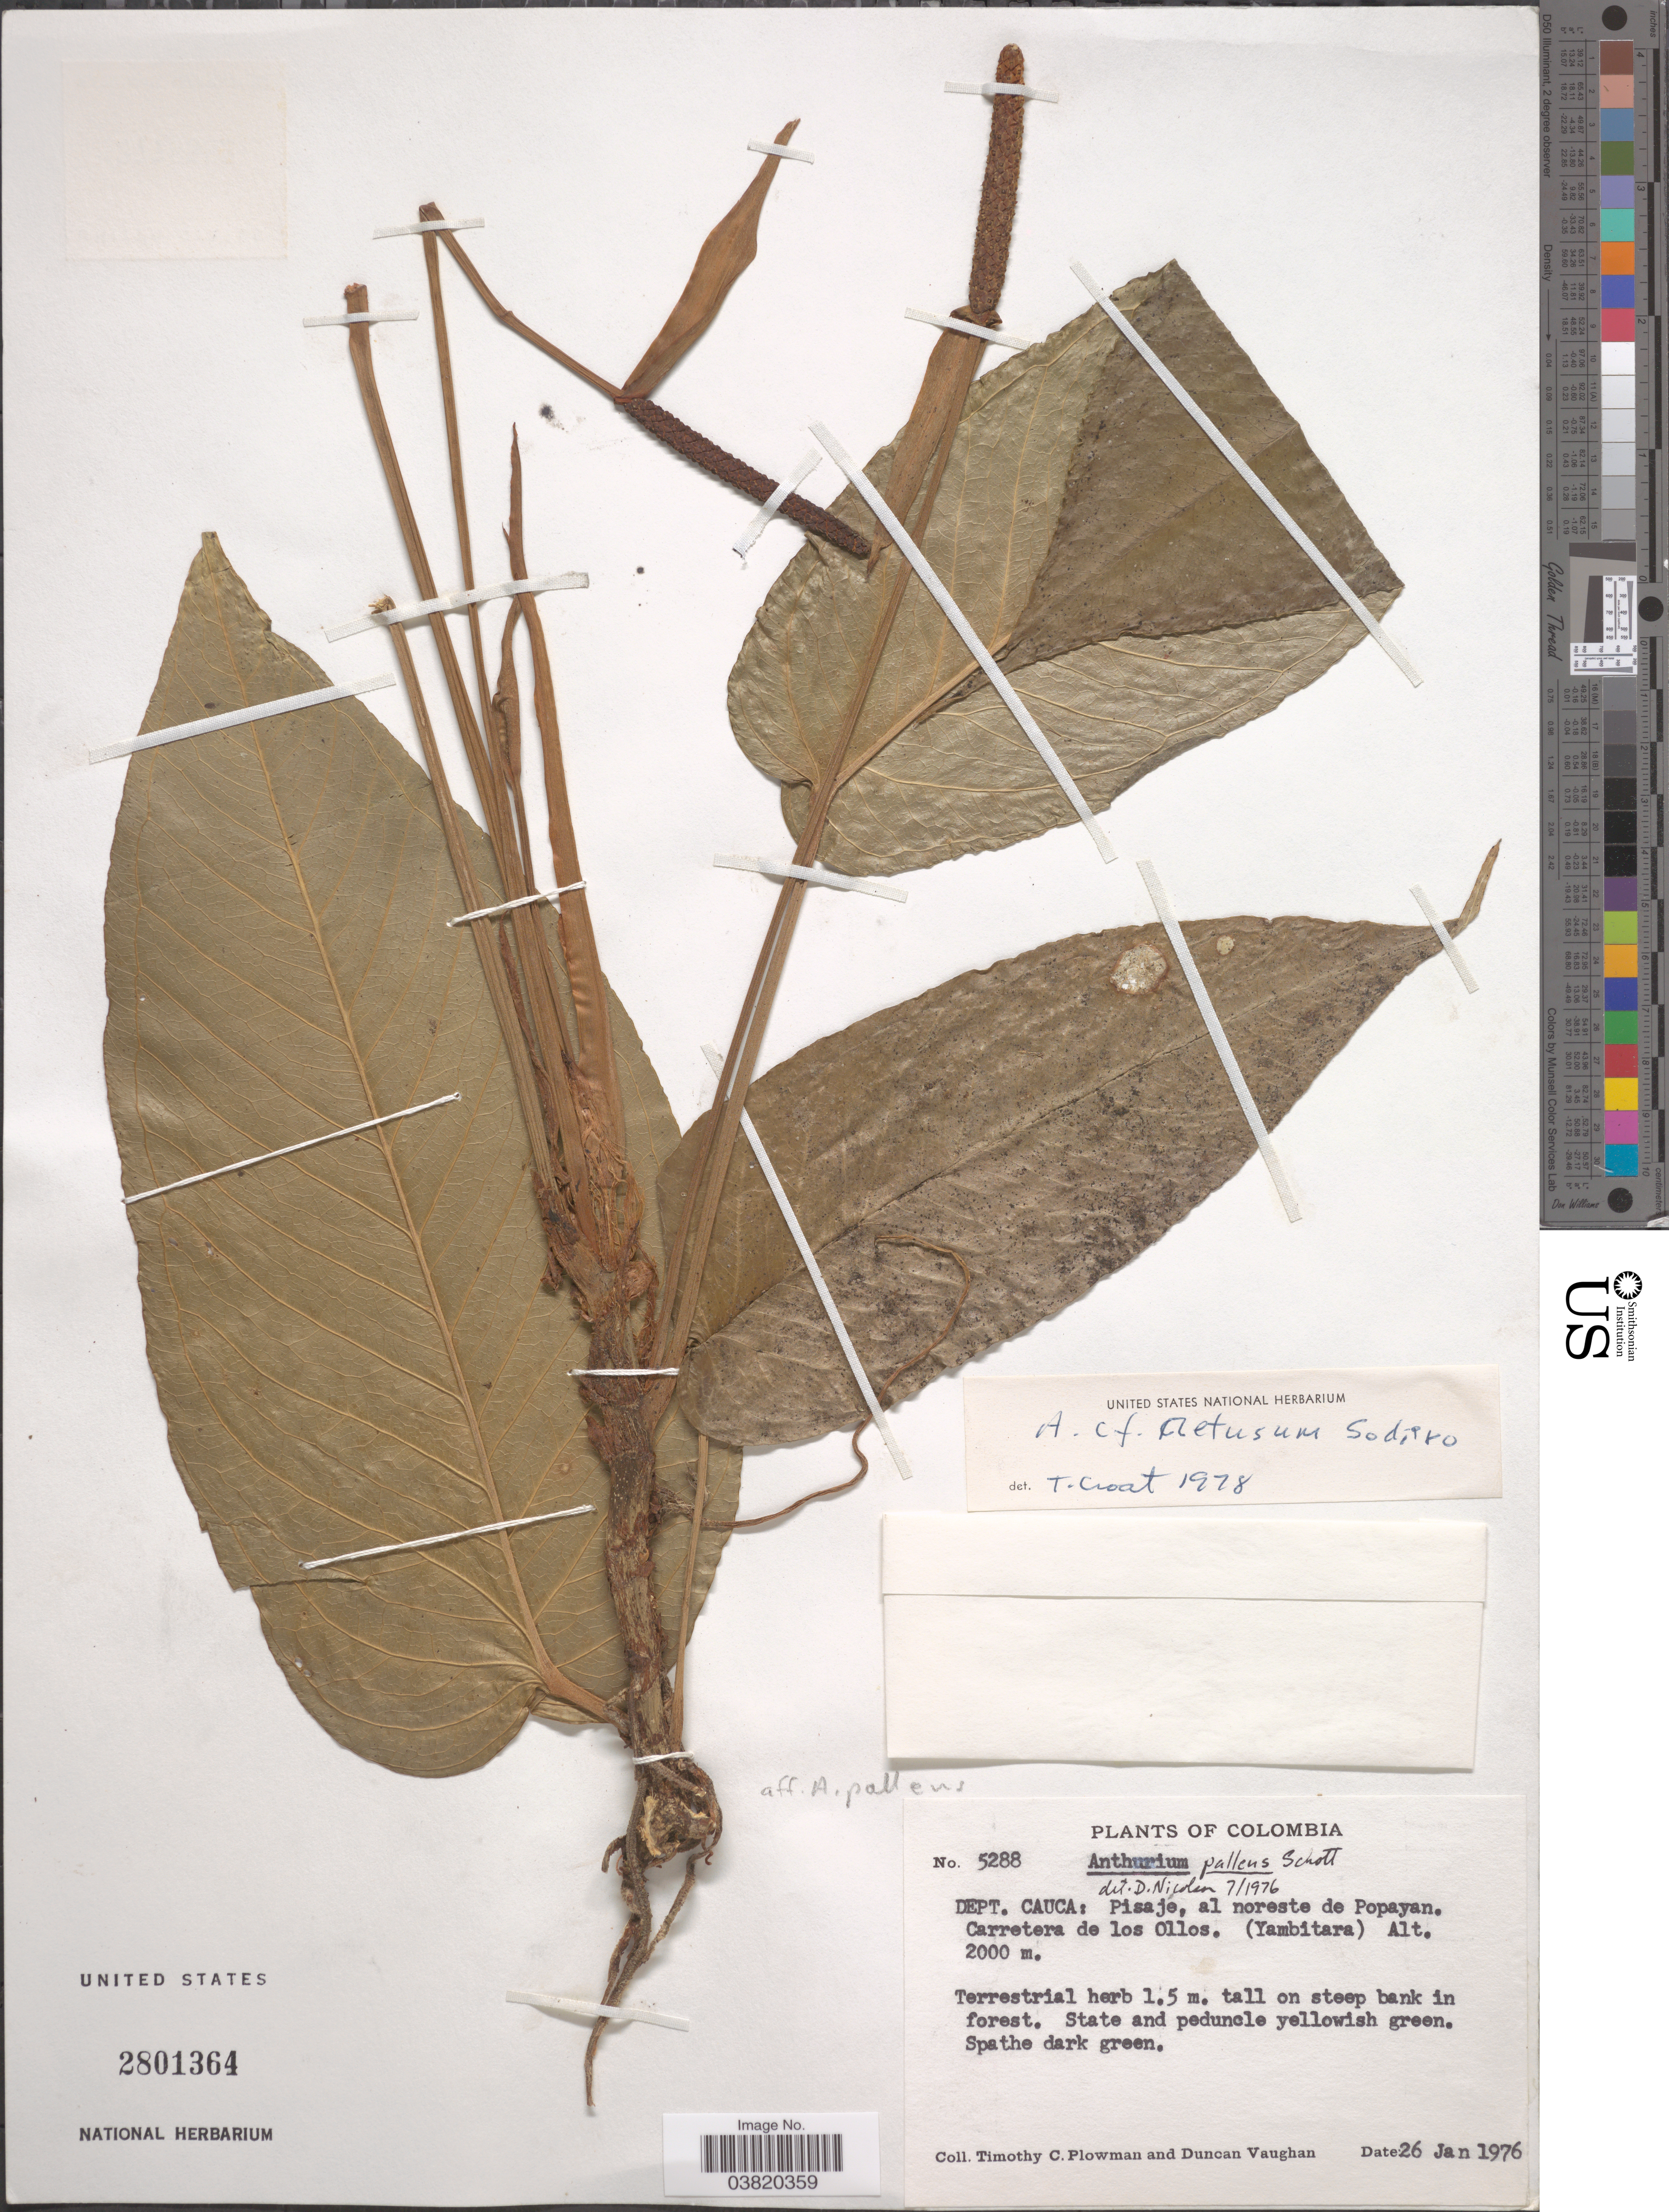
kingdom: Plantae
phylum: Tracheophyta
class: Liliopsida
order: Alismatales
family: Araceae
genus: Anthurium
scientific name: Anthurium retusum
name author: Sodiro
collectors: T. Plowman & D. Vaughan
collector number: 5288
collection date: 1976-01-26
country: Colombia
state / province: Cauca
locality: Dept. Cauca: Pisaje, al noreste de Popayan. Carretera de los Ollos. (Yambitara).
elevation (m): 2000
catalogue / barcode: US 2801364